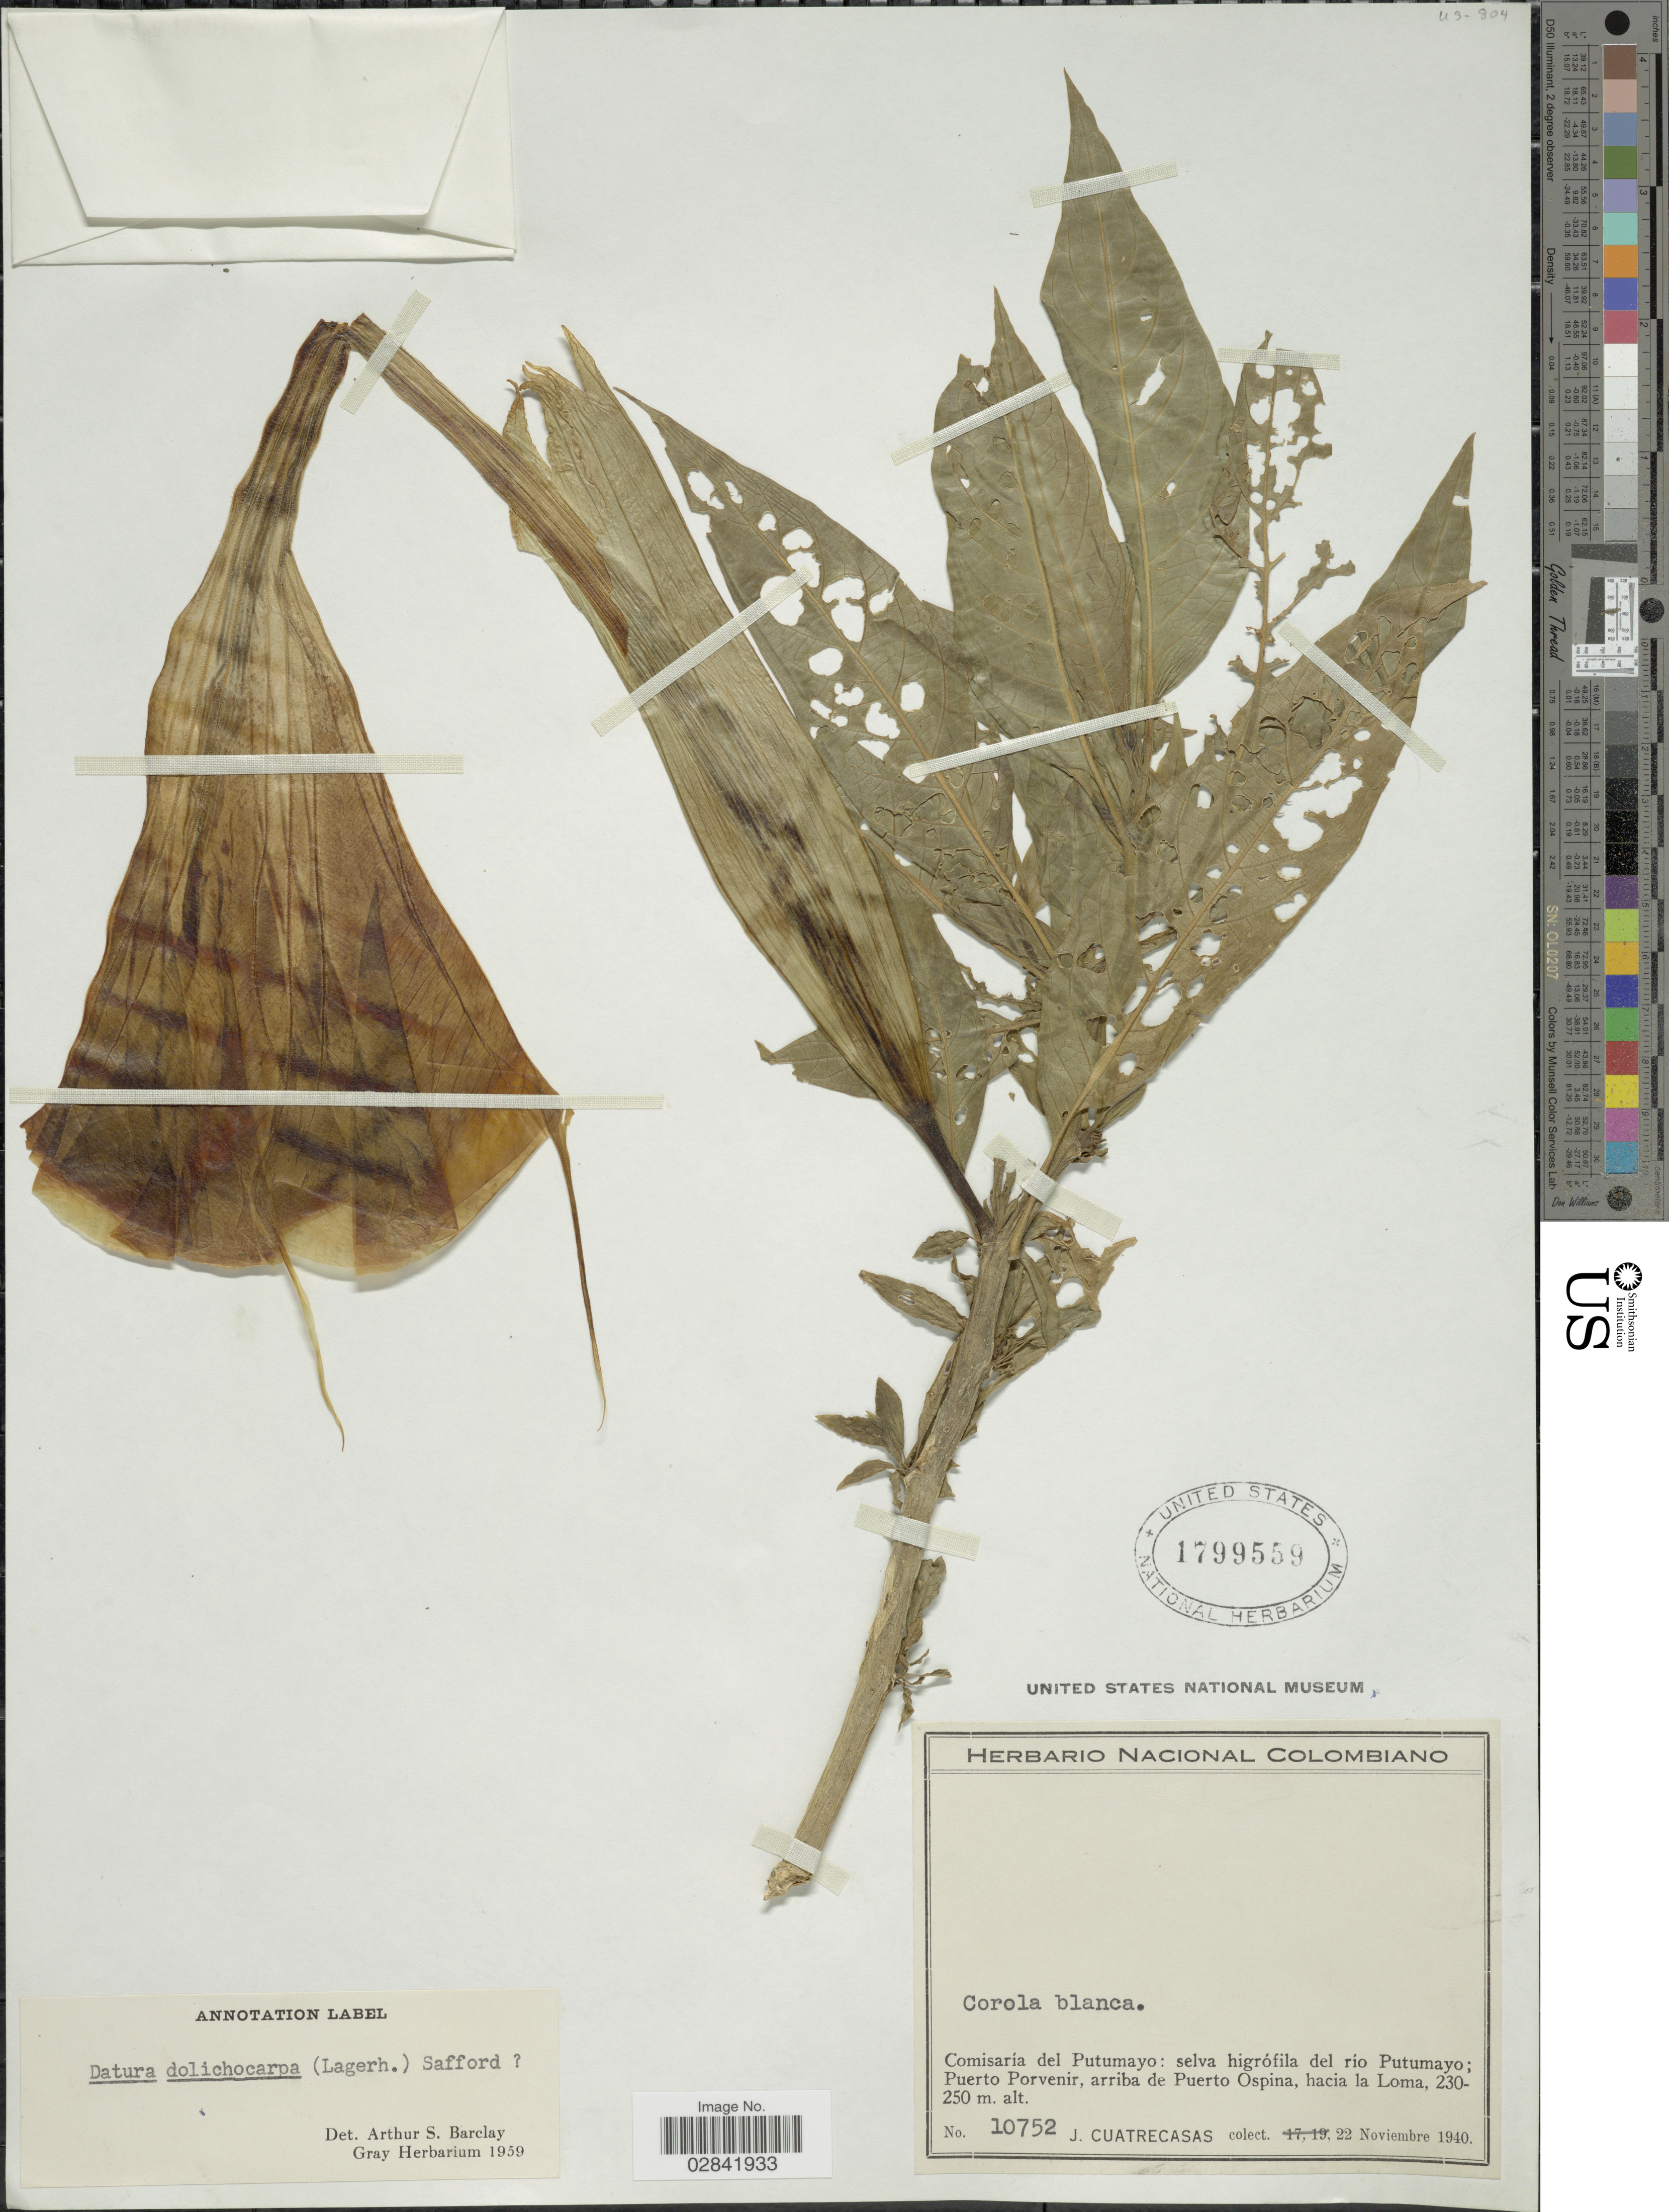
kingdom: Plantae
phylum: Tracheophyta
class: Magnoliopsida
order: Solanales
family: Solanaceae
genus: Brugmansia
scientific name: Brugmansia x insignis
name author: (Barb. Rodr.) Lockwood ex R.E. Schult.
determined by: (US) Smithsonian Institution - National Museum of Natural History - Department of Botany (UNITED STATES)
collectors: J. Cuatrecasas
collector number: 10752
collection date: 1940-11-22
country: Colombia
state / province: Putumayo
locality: Comisaria del Putumayo: selva higrófila del río Putumayo; Puerto Porvenir, arriba de Puerto Ospina, hacia la Loma.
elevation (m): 230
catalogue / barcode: US 1799559